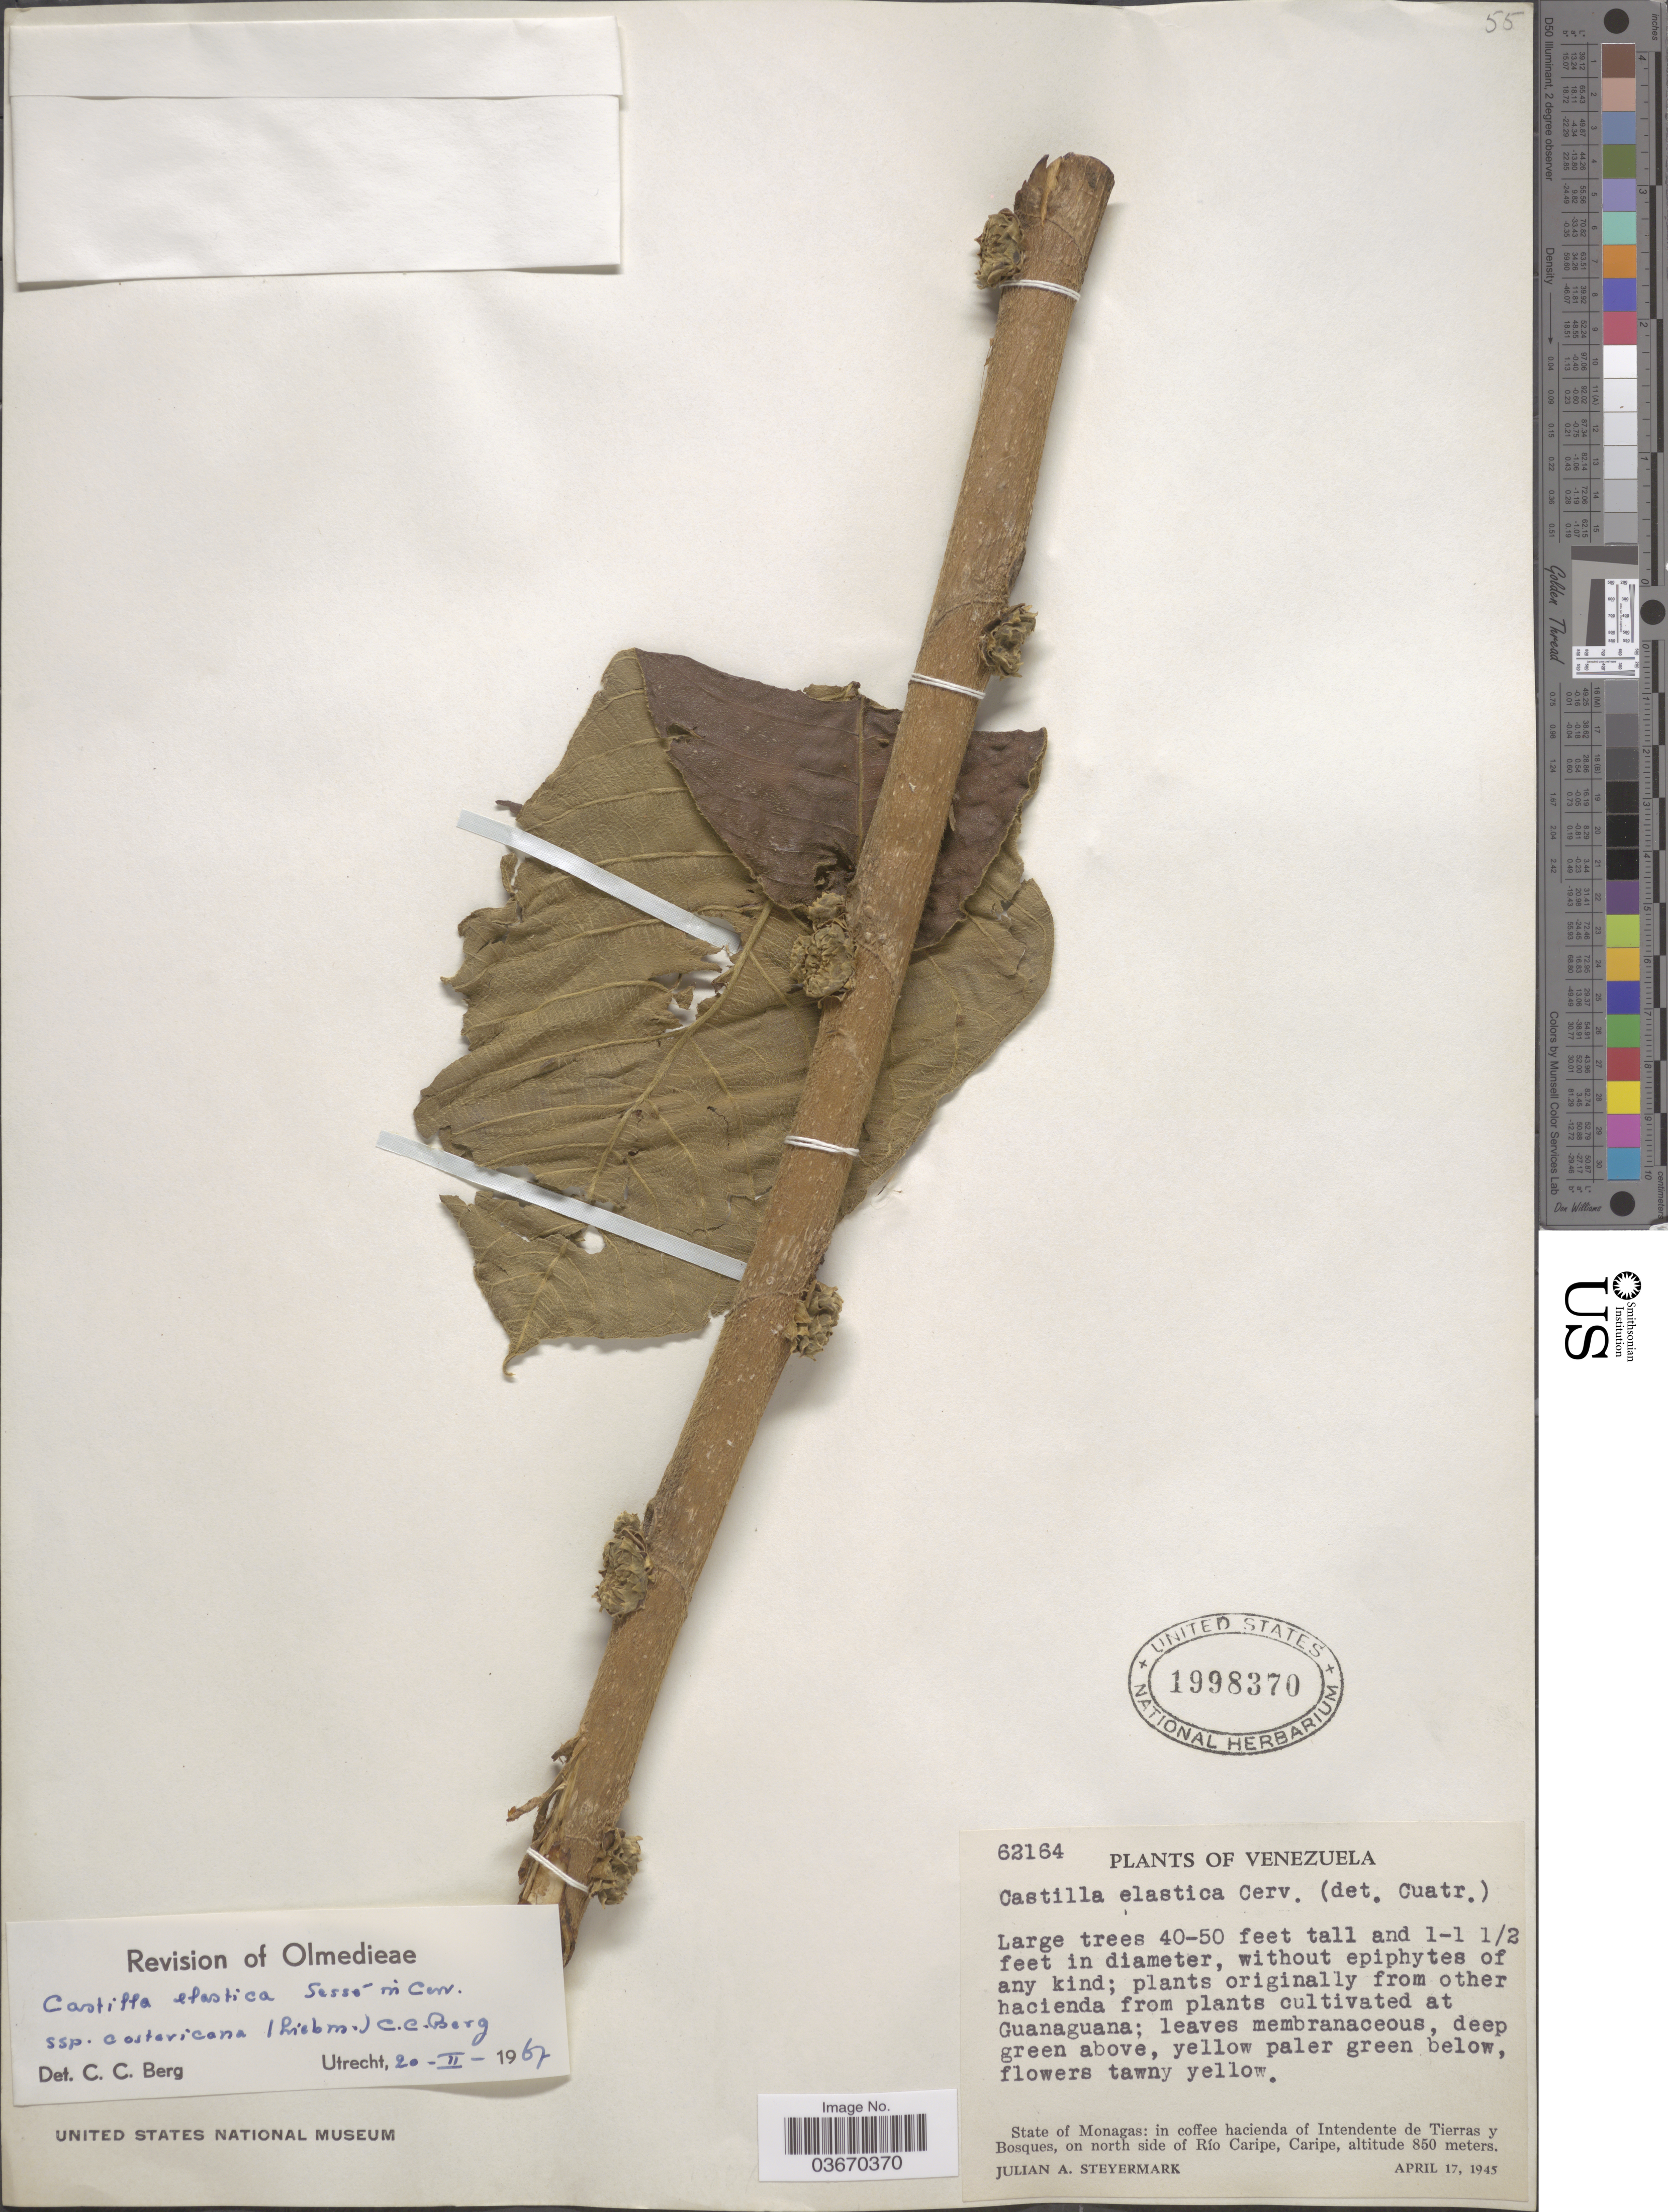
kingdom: Plantae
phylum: Tracheophyta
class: Magnoliopsida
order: Rosales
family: Moraceae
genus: Castilla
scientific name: Castilla elastica subsp. costaricana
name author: (Liebm.) C.C. Berg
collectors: J. Steyermark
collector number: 62164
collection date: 1945-04-17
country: Venezuela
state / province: Monagas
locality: In coffee hacienda of Intendente de Tierras y Bosques, on north side of Río Caripe, Caripe.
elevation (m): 850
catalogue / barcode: US 1998370